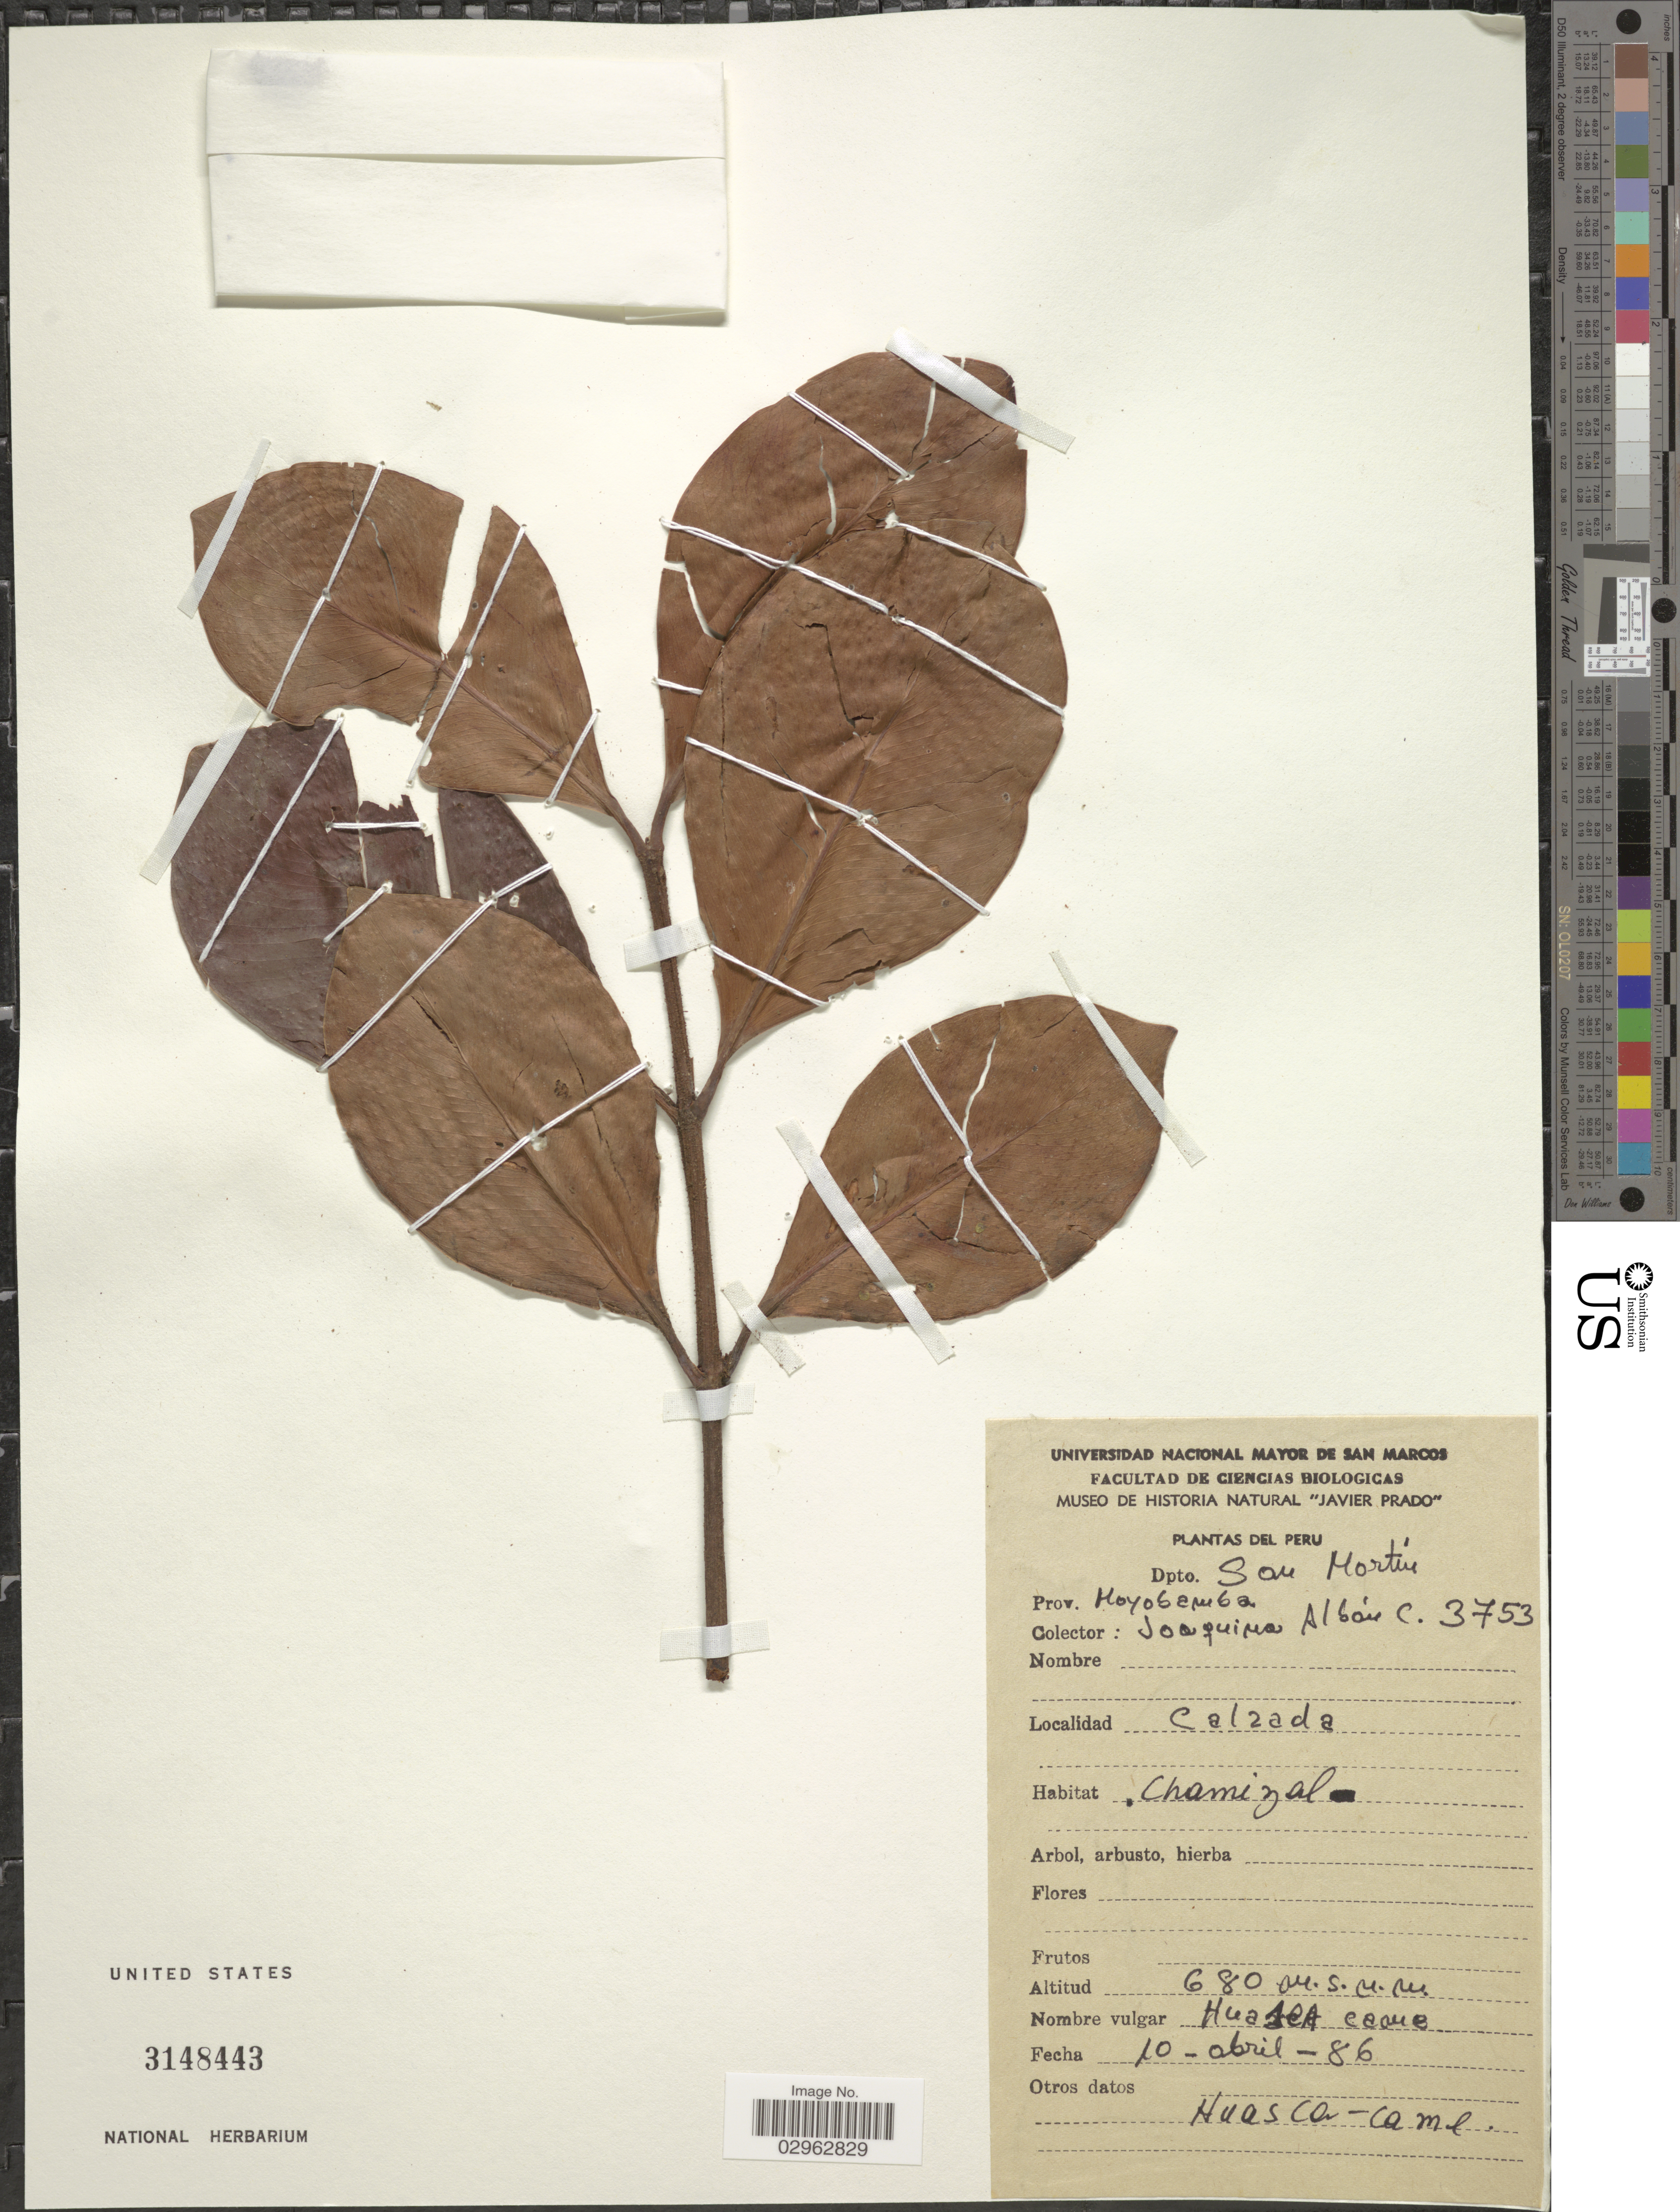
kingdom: Plantae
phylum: Tracheophyta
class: Magnoliopsida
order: Malpighiales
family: Clusiaceae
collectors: J. Alban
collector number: C3753?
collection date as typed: Transcribed d/m/y: 10/4/86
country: Peru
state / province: San Martín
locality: Dpto. San Martín. Prov. Moyobamba. Calzada.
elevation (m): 680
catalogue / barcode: US 3148443